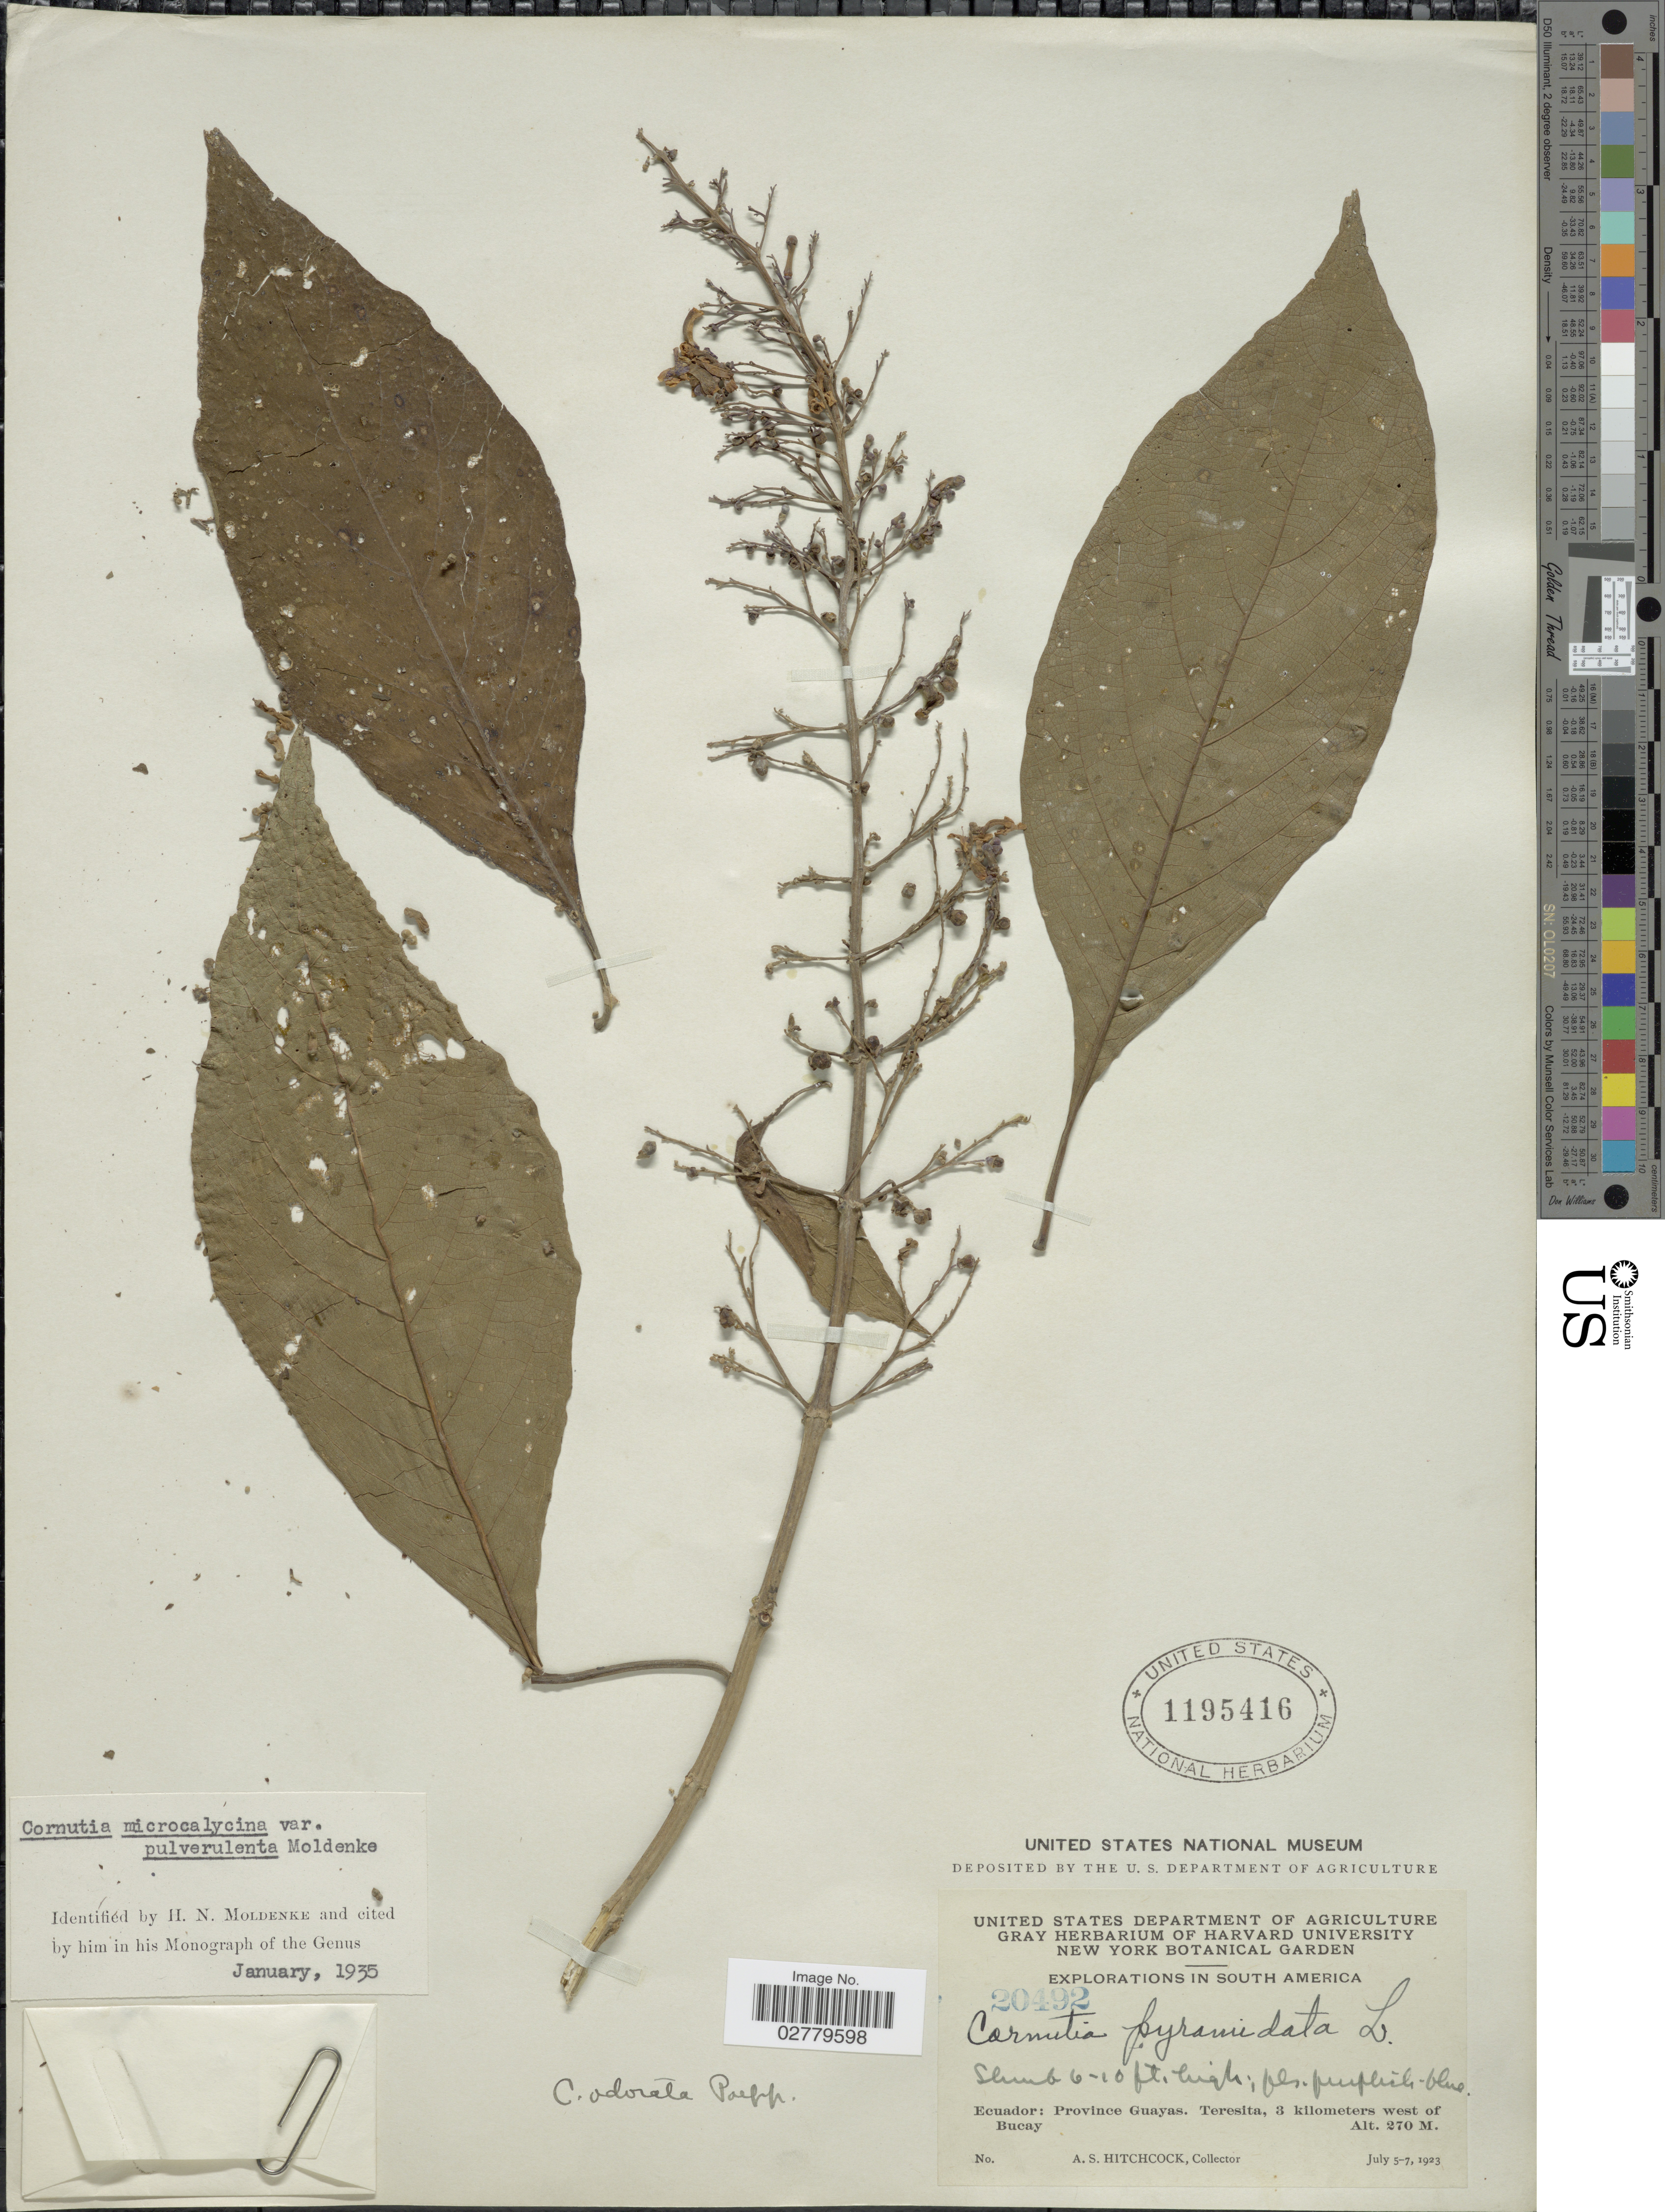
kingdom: Plantae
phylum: Tracheophyta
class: Magnoliopsida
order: Lamiales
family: Lamiaceae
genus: Cornutia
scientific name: Cornutia microcalycina var. pulverulenta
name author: Moldenke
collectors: A. S. Hitchcock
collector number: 20492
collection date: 1923-07-05/1923-07-07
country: Ecuador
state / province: Guayas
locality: Teresita, 3 kilometers west of Bucay.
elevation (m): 270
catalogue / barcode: US 1195416